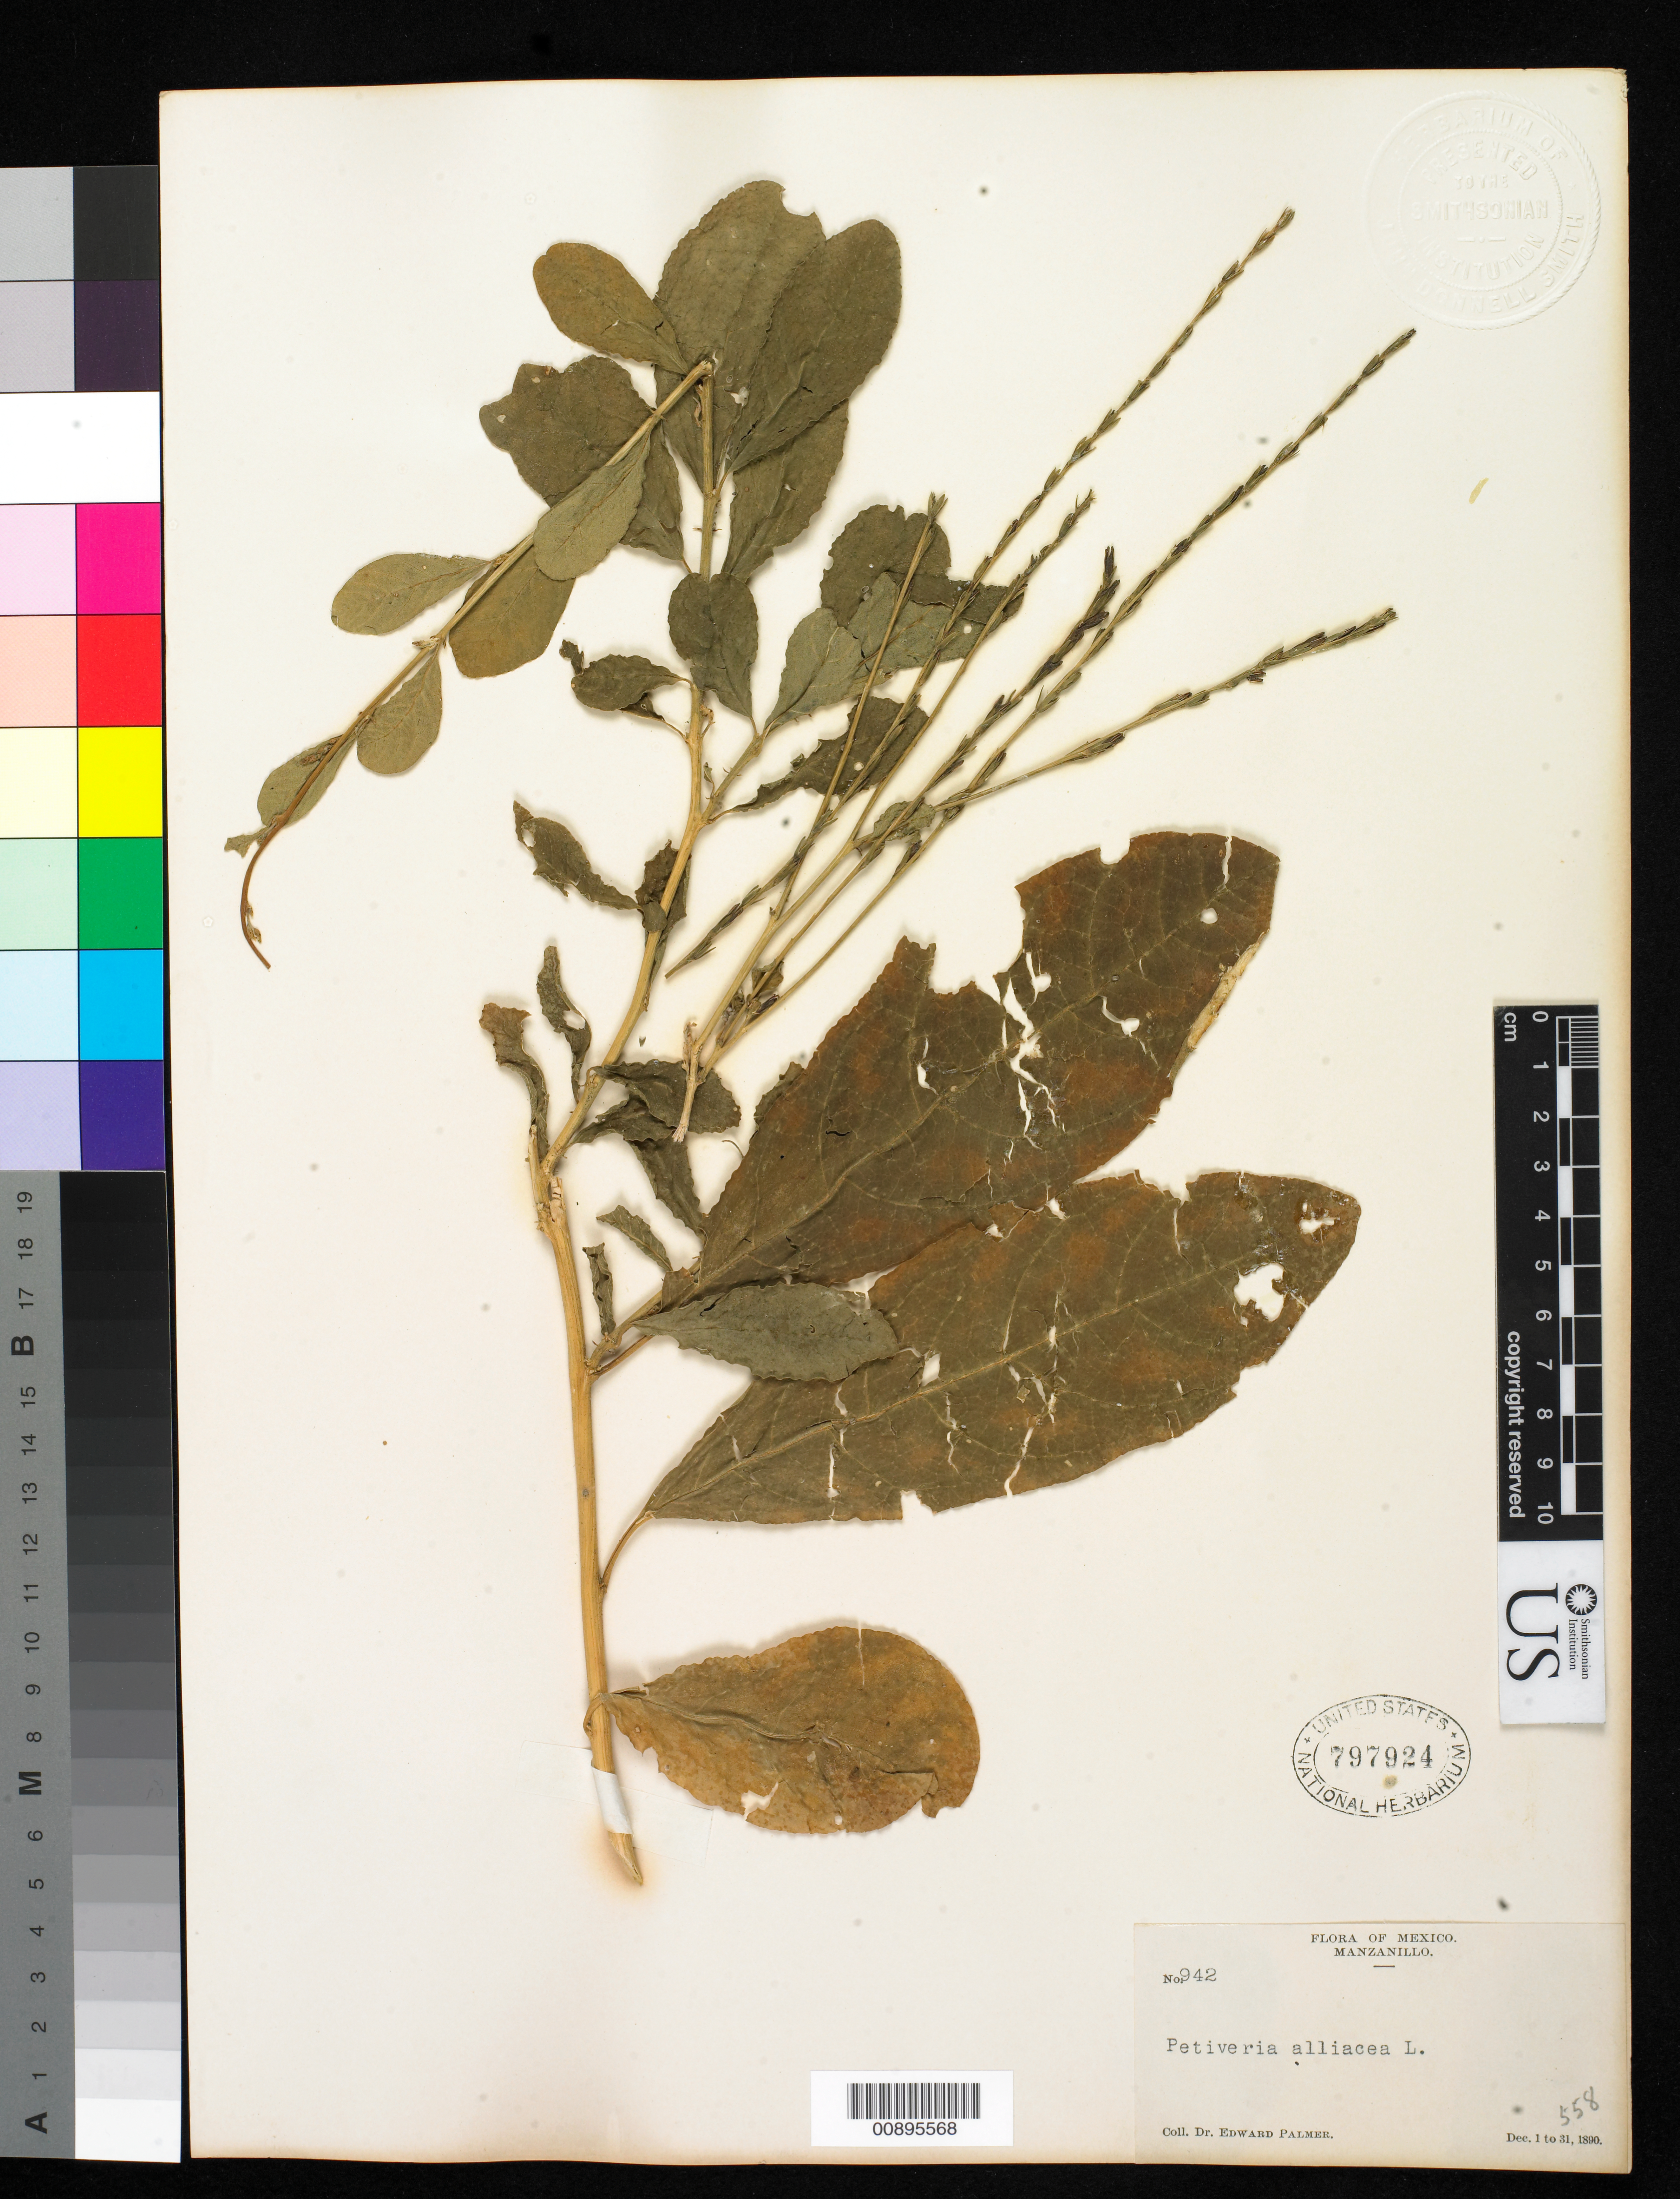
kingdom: Plantae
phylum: Tracheophyta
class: Magnoliopsida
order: Caryophyllales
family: Phytolaccaceae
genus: Petiveria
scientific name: Petiveria alliacea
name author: L.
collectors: E. Palmer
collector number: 942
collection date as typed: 01 Dec 1890 to 31 Dec 1890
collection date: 1890-12-01/1890-12-31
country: Mexico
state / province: Colima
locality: Manzanillo, Colima.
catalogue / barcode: US 797924